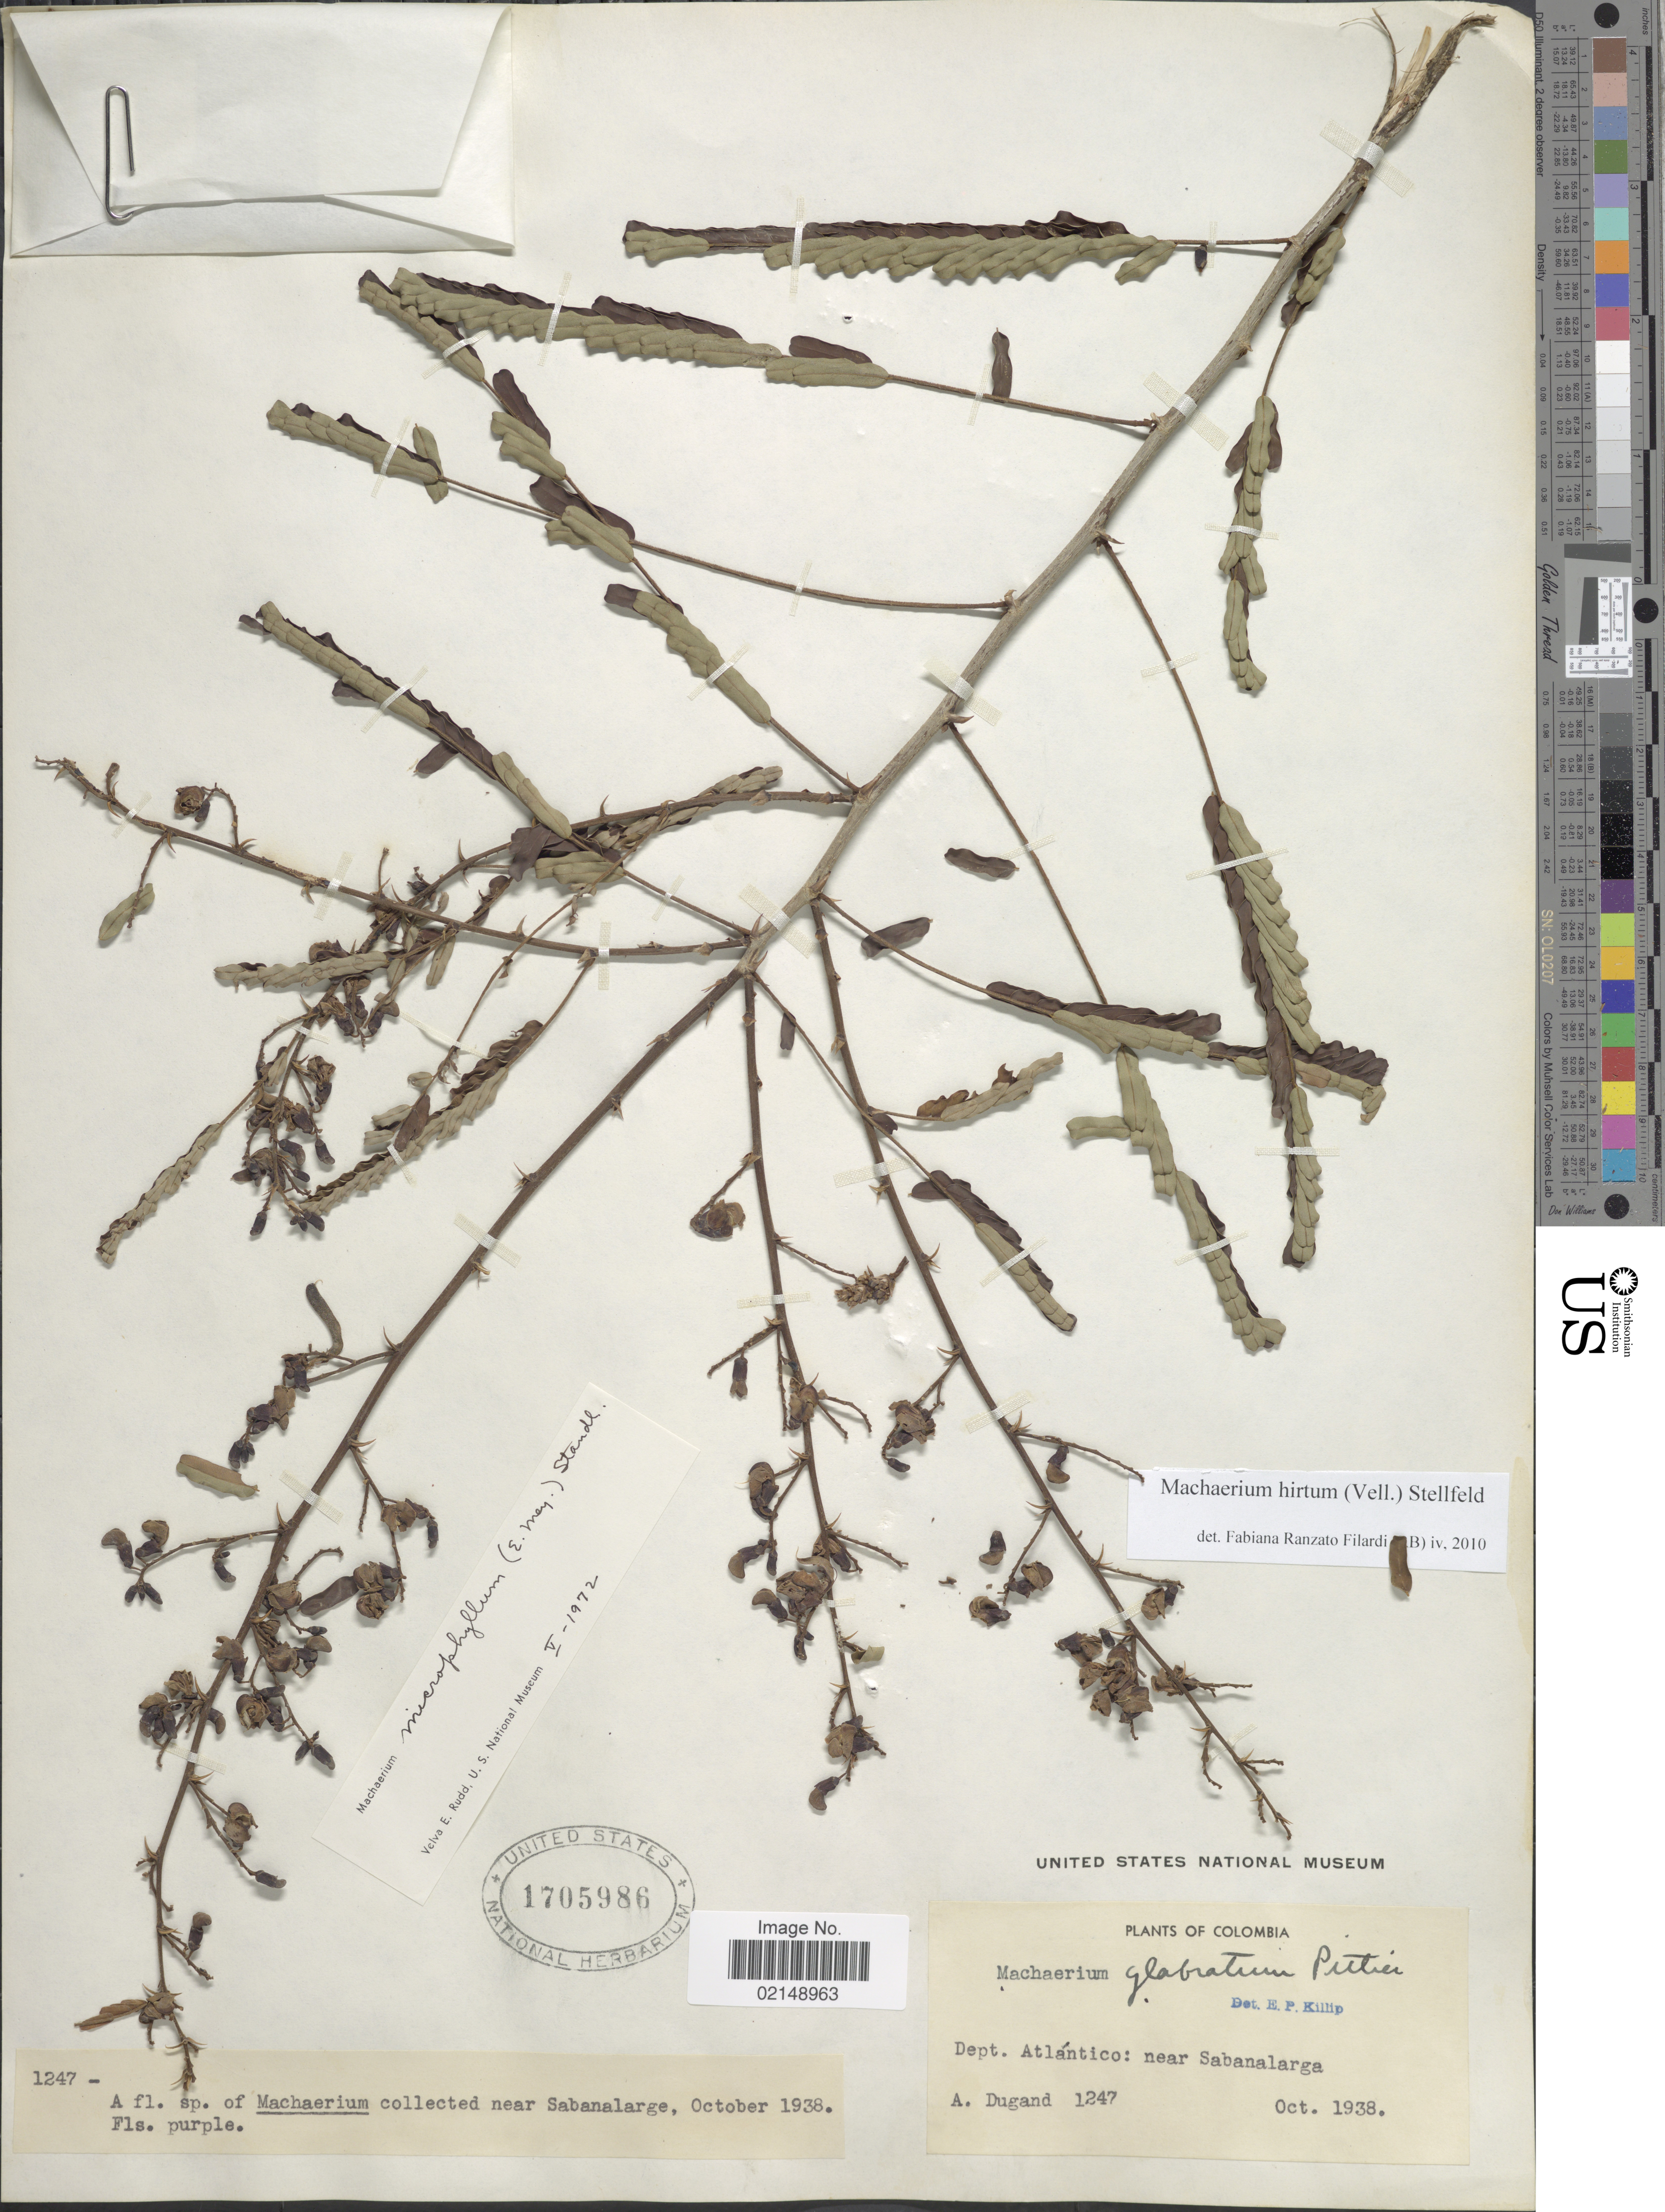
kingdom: Plantae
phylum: Tracheophyta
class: Magnoliopsida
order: Fabales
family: Fabaceae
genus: Machaerium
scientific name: Machaerium hirtum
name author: (Vell.) Stellfeld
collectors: A. Dugand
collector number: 1247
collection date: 1938-10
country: Colombia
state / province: Atlántico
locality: Near Sabanalarga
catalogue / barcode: US 1705986